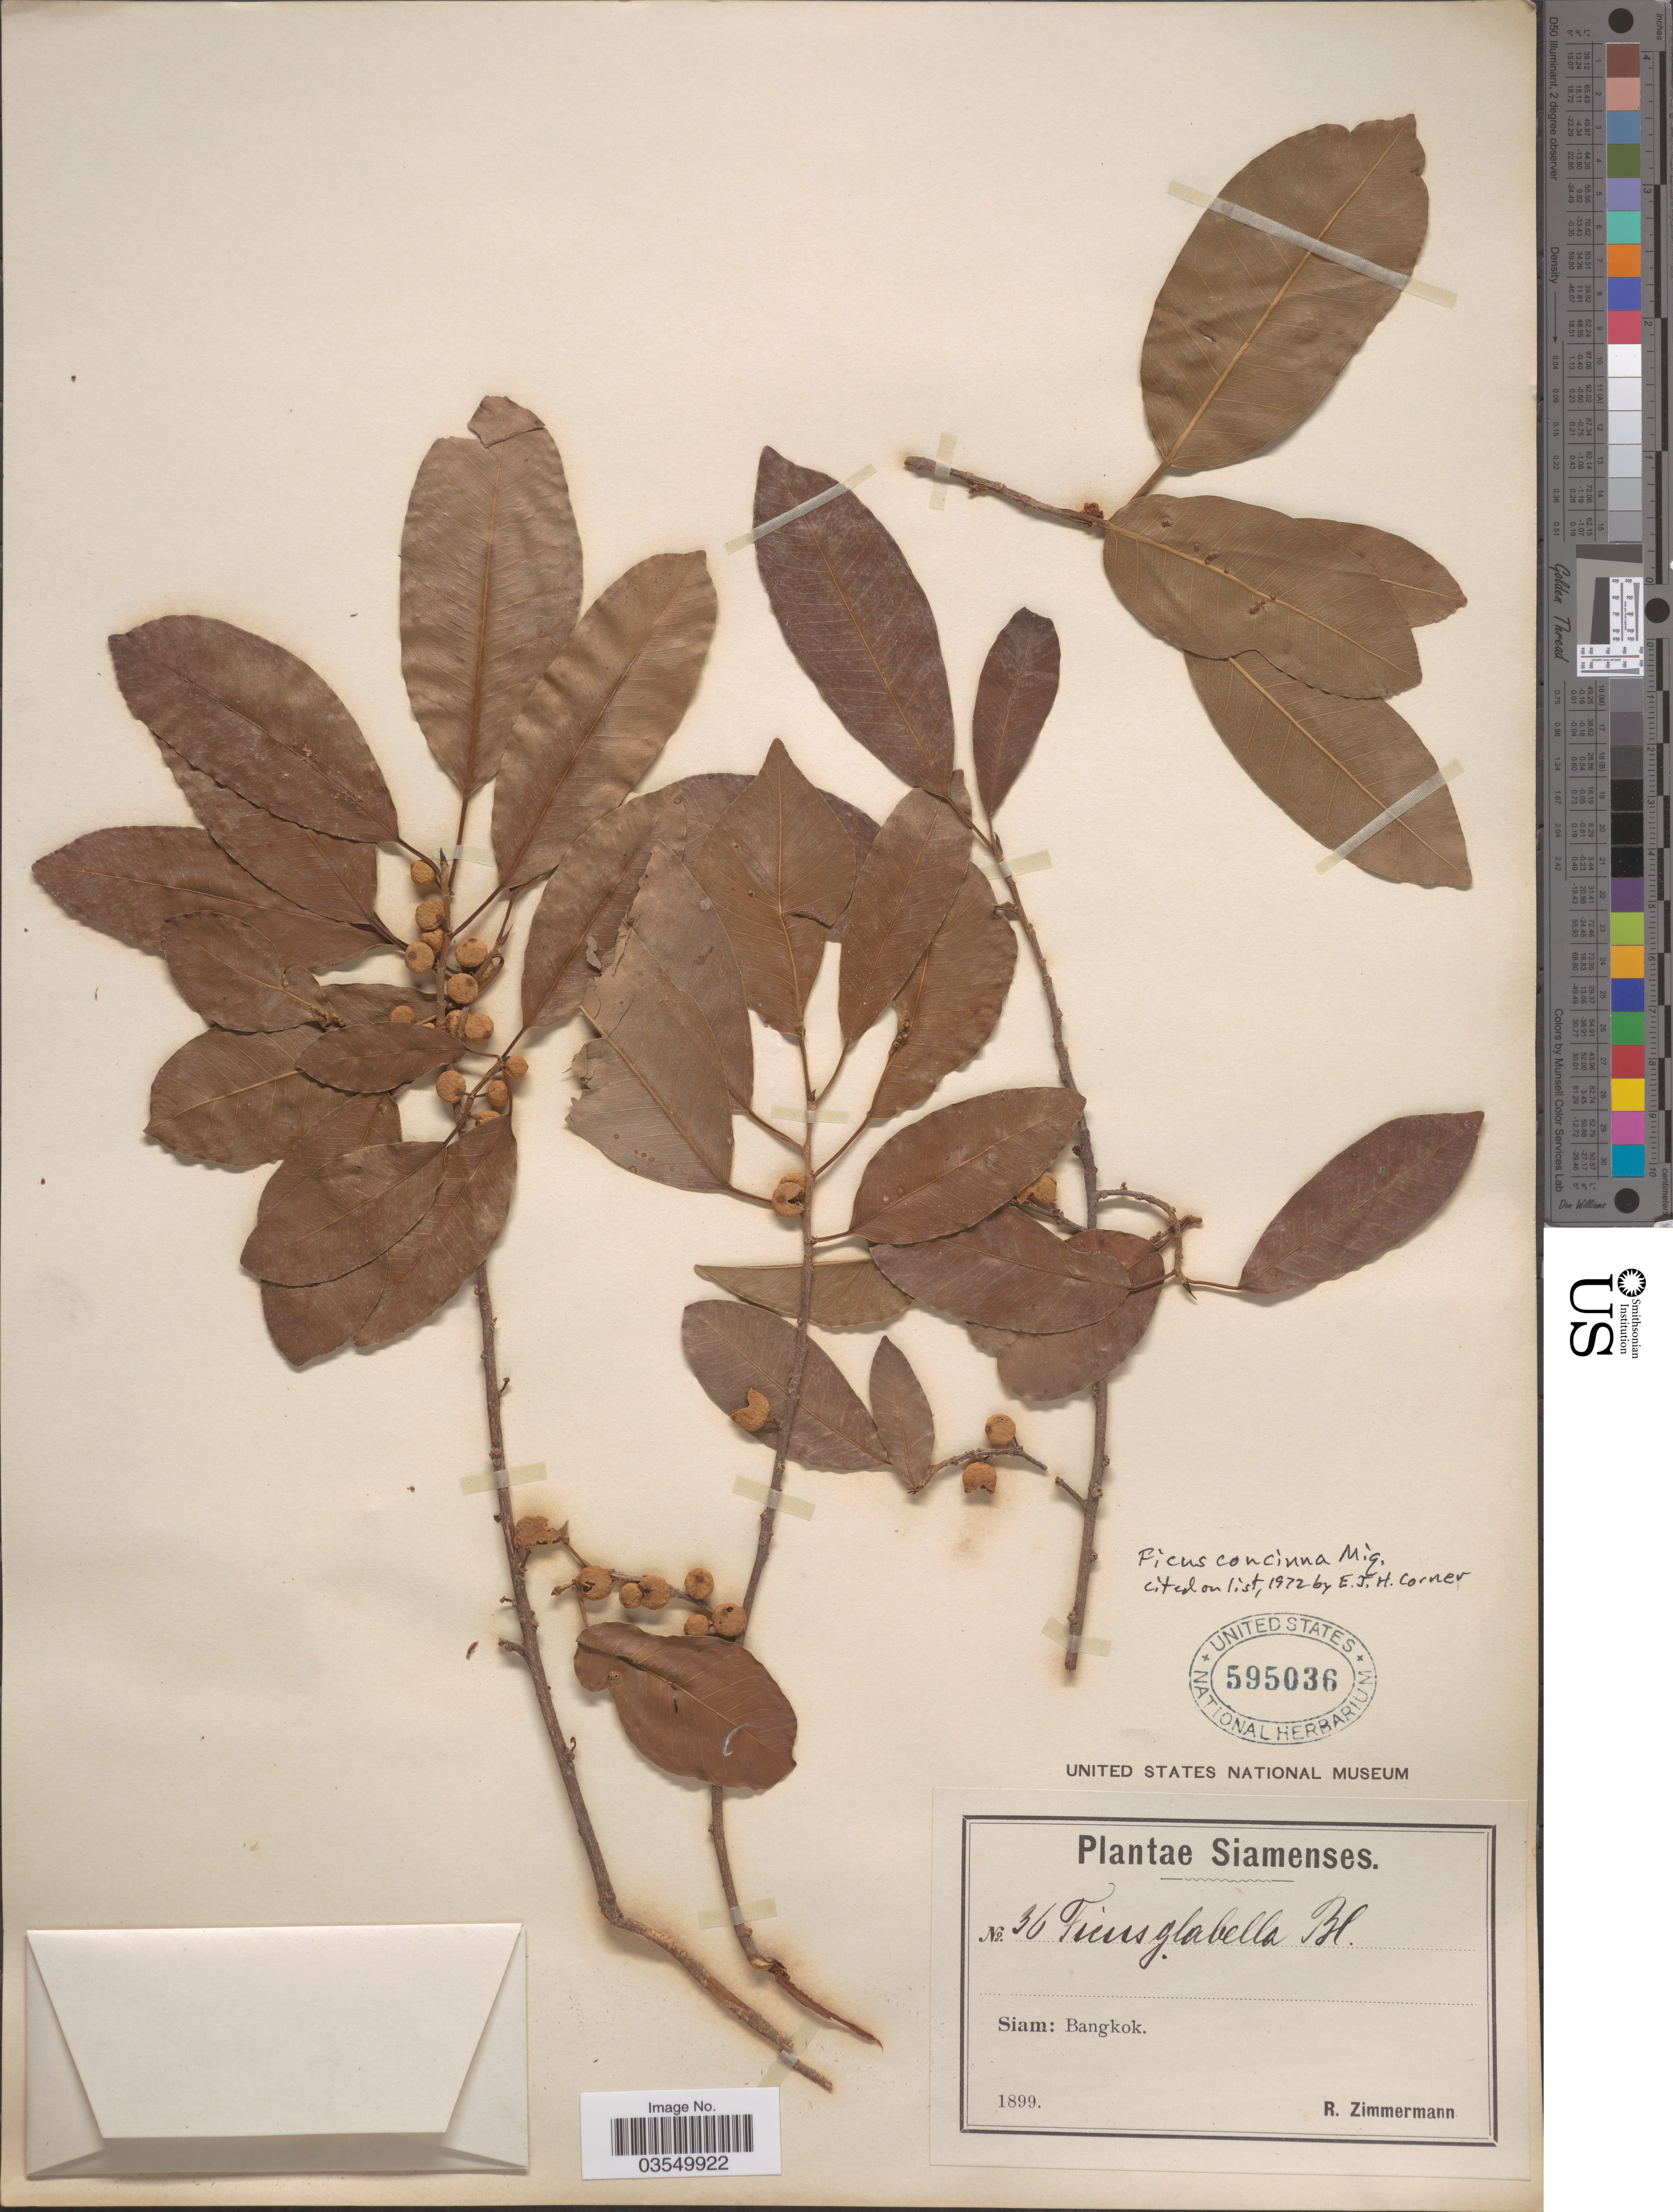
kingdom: Plantae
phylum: Tracheophyta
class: Magnoliopsida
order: Rosales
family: Moraceae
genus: Ficus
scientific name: Ficus concinna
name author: Miq.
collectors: R. Zimmermann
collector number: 36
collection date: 1899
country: Thailand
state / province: Bangkok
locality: Siam.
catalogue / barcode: US 595036